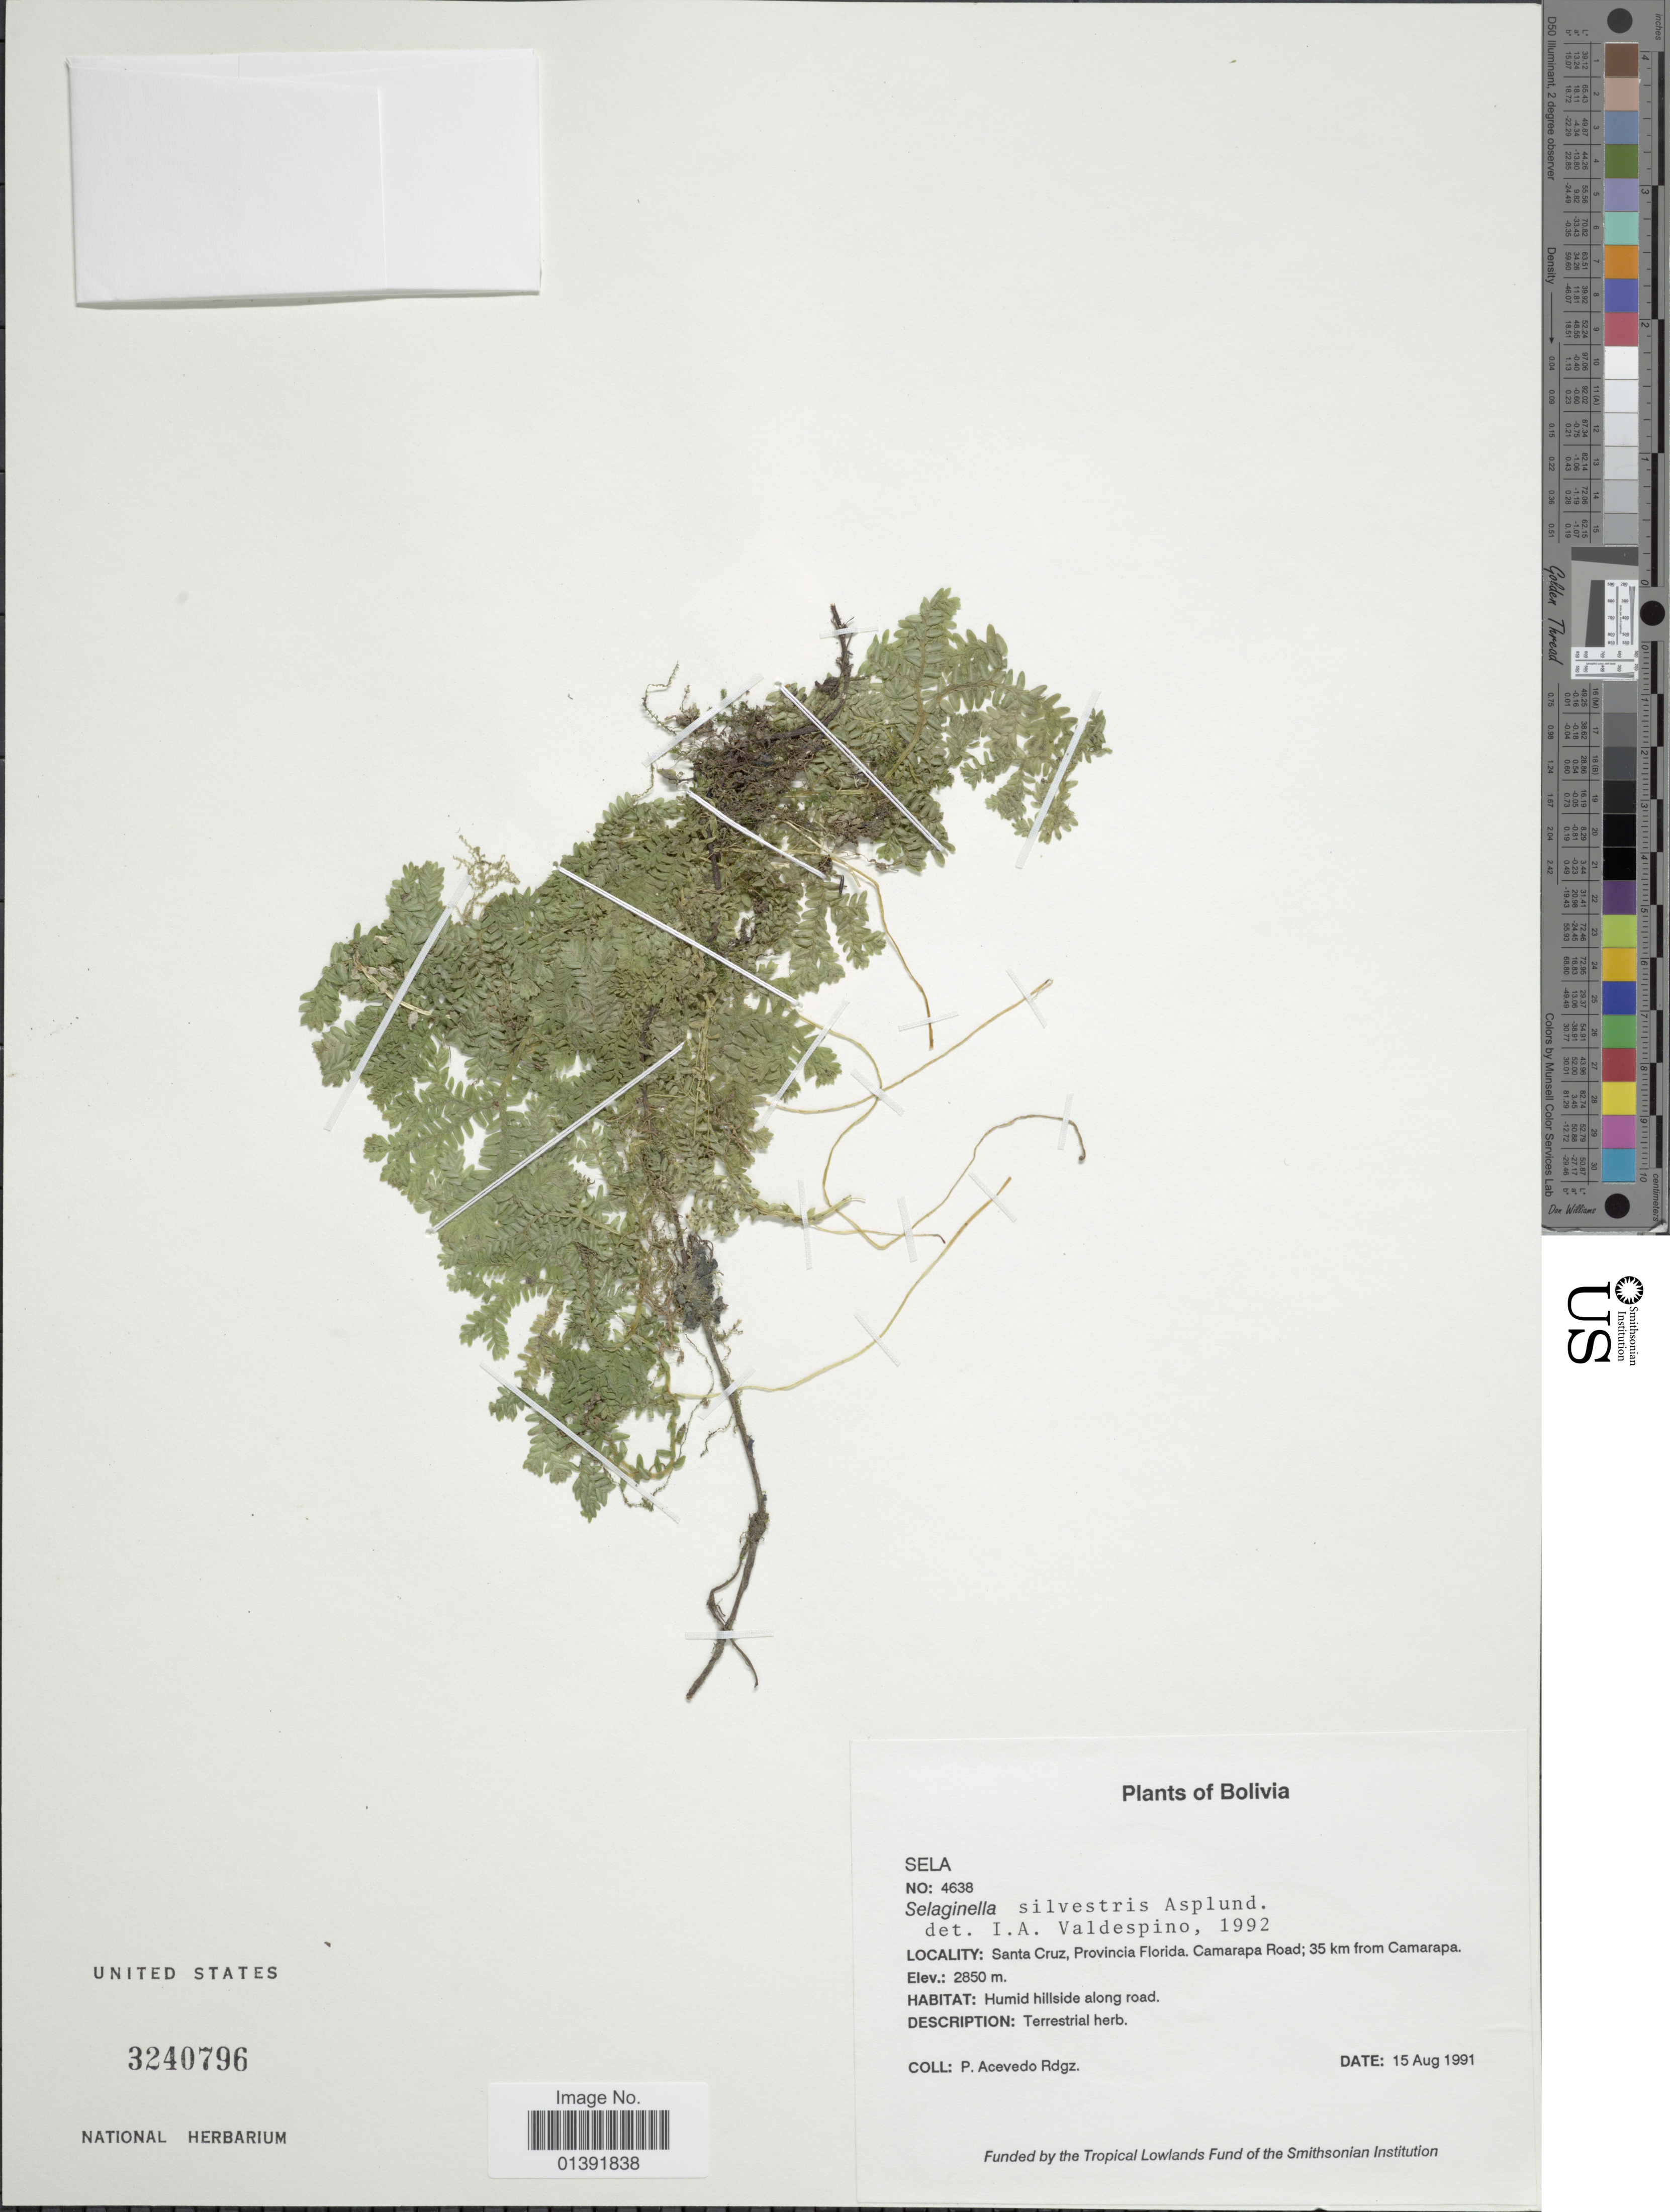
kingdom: Plantae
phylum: Tracheophyta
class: Lycopodiopsida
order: Selaginellales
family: Selaginellaceae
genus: Selaginella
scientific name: Selaginella silvestris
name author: Aspl.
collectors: R. Acevedo R.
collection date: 1991-08-15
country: Bolivia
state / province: Santa Cruz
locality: Provincia Florida, Camparapa Road; 35 km from Camerapa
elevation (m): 2850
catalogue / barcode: US 3240796